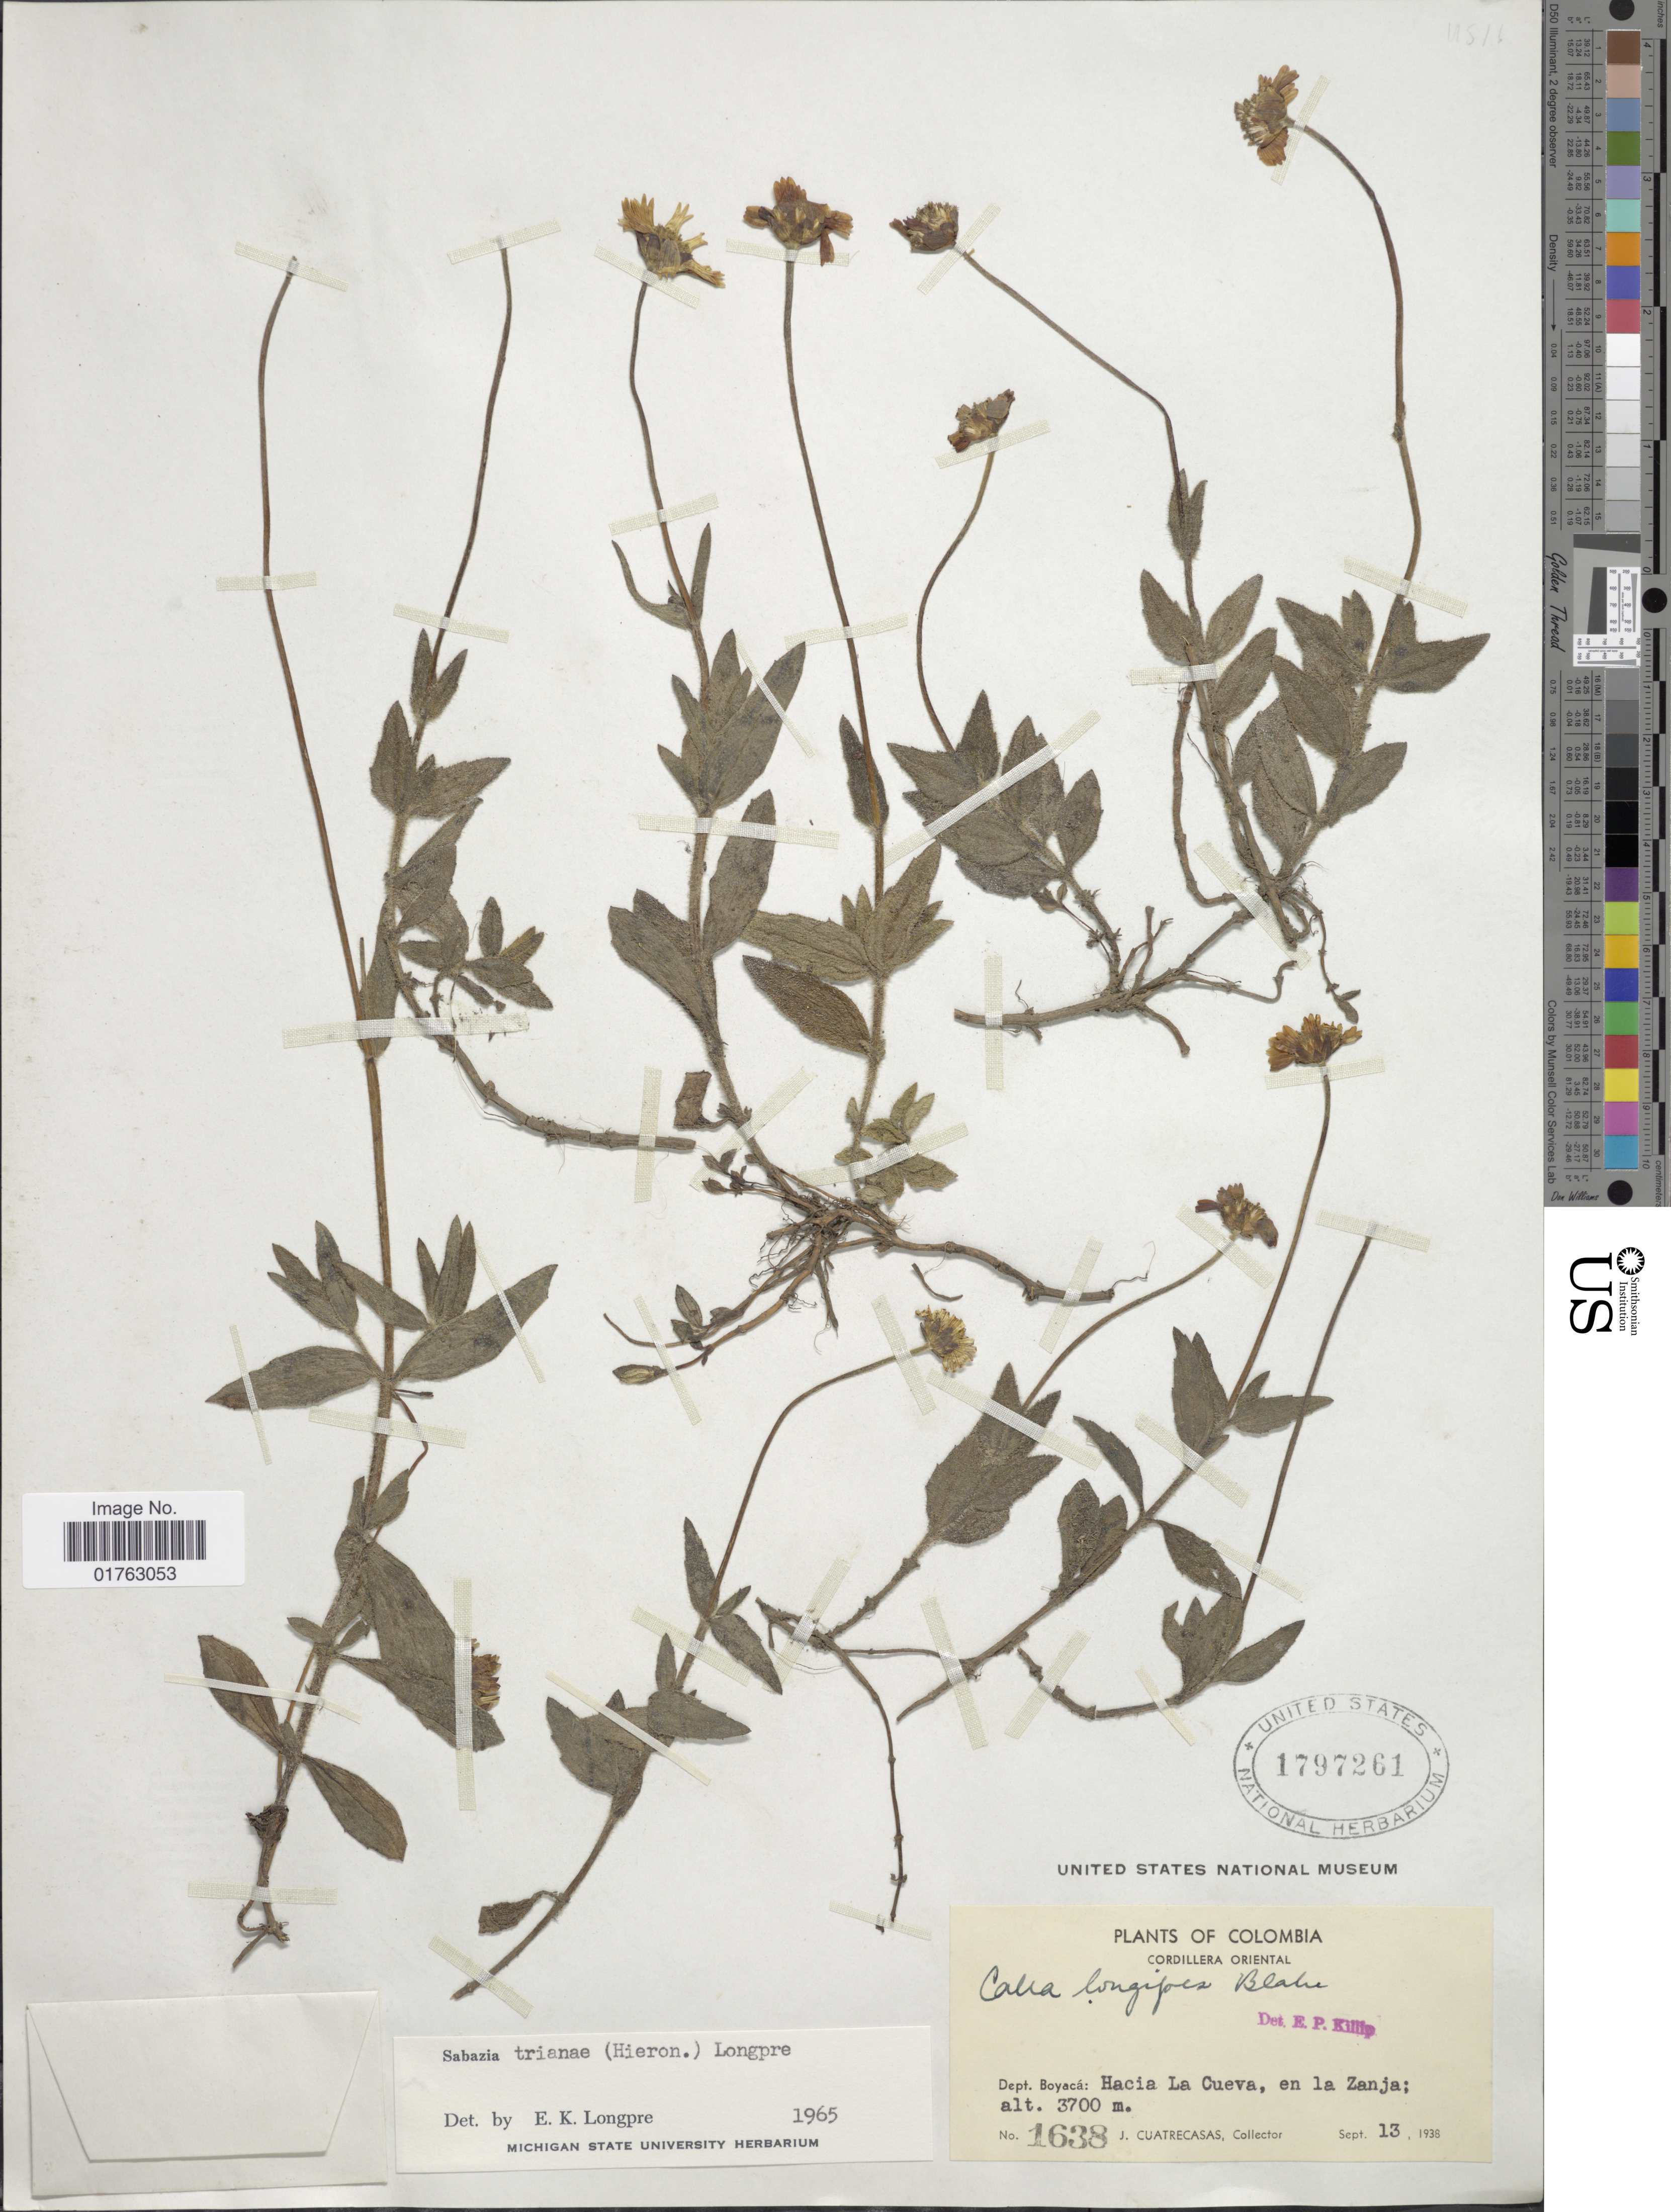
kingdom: Plantae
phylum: Tracheophyta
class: Magnoliopsida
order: Asterales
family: Asteraceae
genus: Sabazia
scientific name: Sabazia trianae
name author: (Hieron.) Longpre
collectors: J. Cuatrecasas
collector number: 1638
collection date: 1938-09-13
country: Colombia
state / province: Boyacá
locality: Dept. Boyaca, Hacia La Cueva, en la Zanja, Cordillera Oriental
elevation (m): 3700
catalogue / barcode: US 1797261